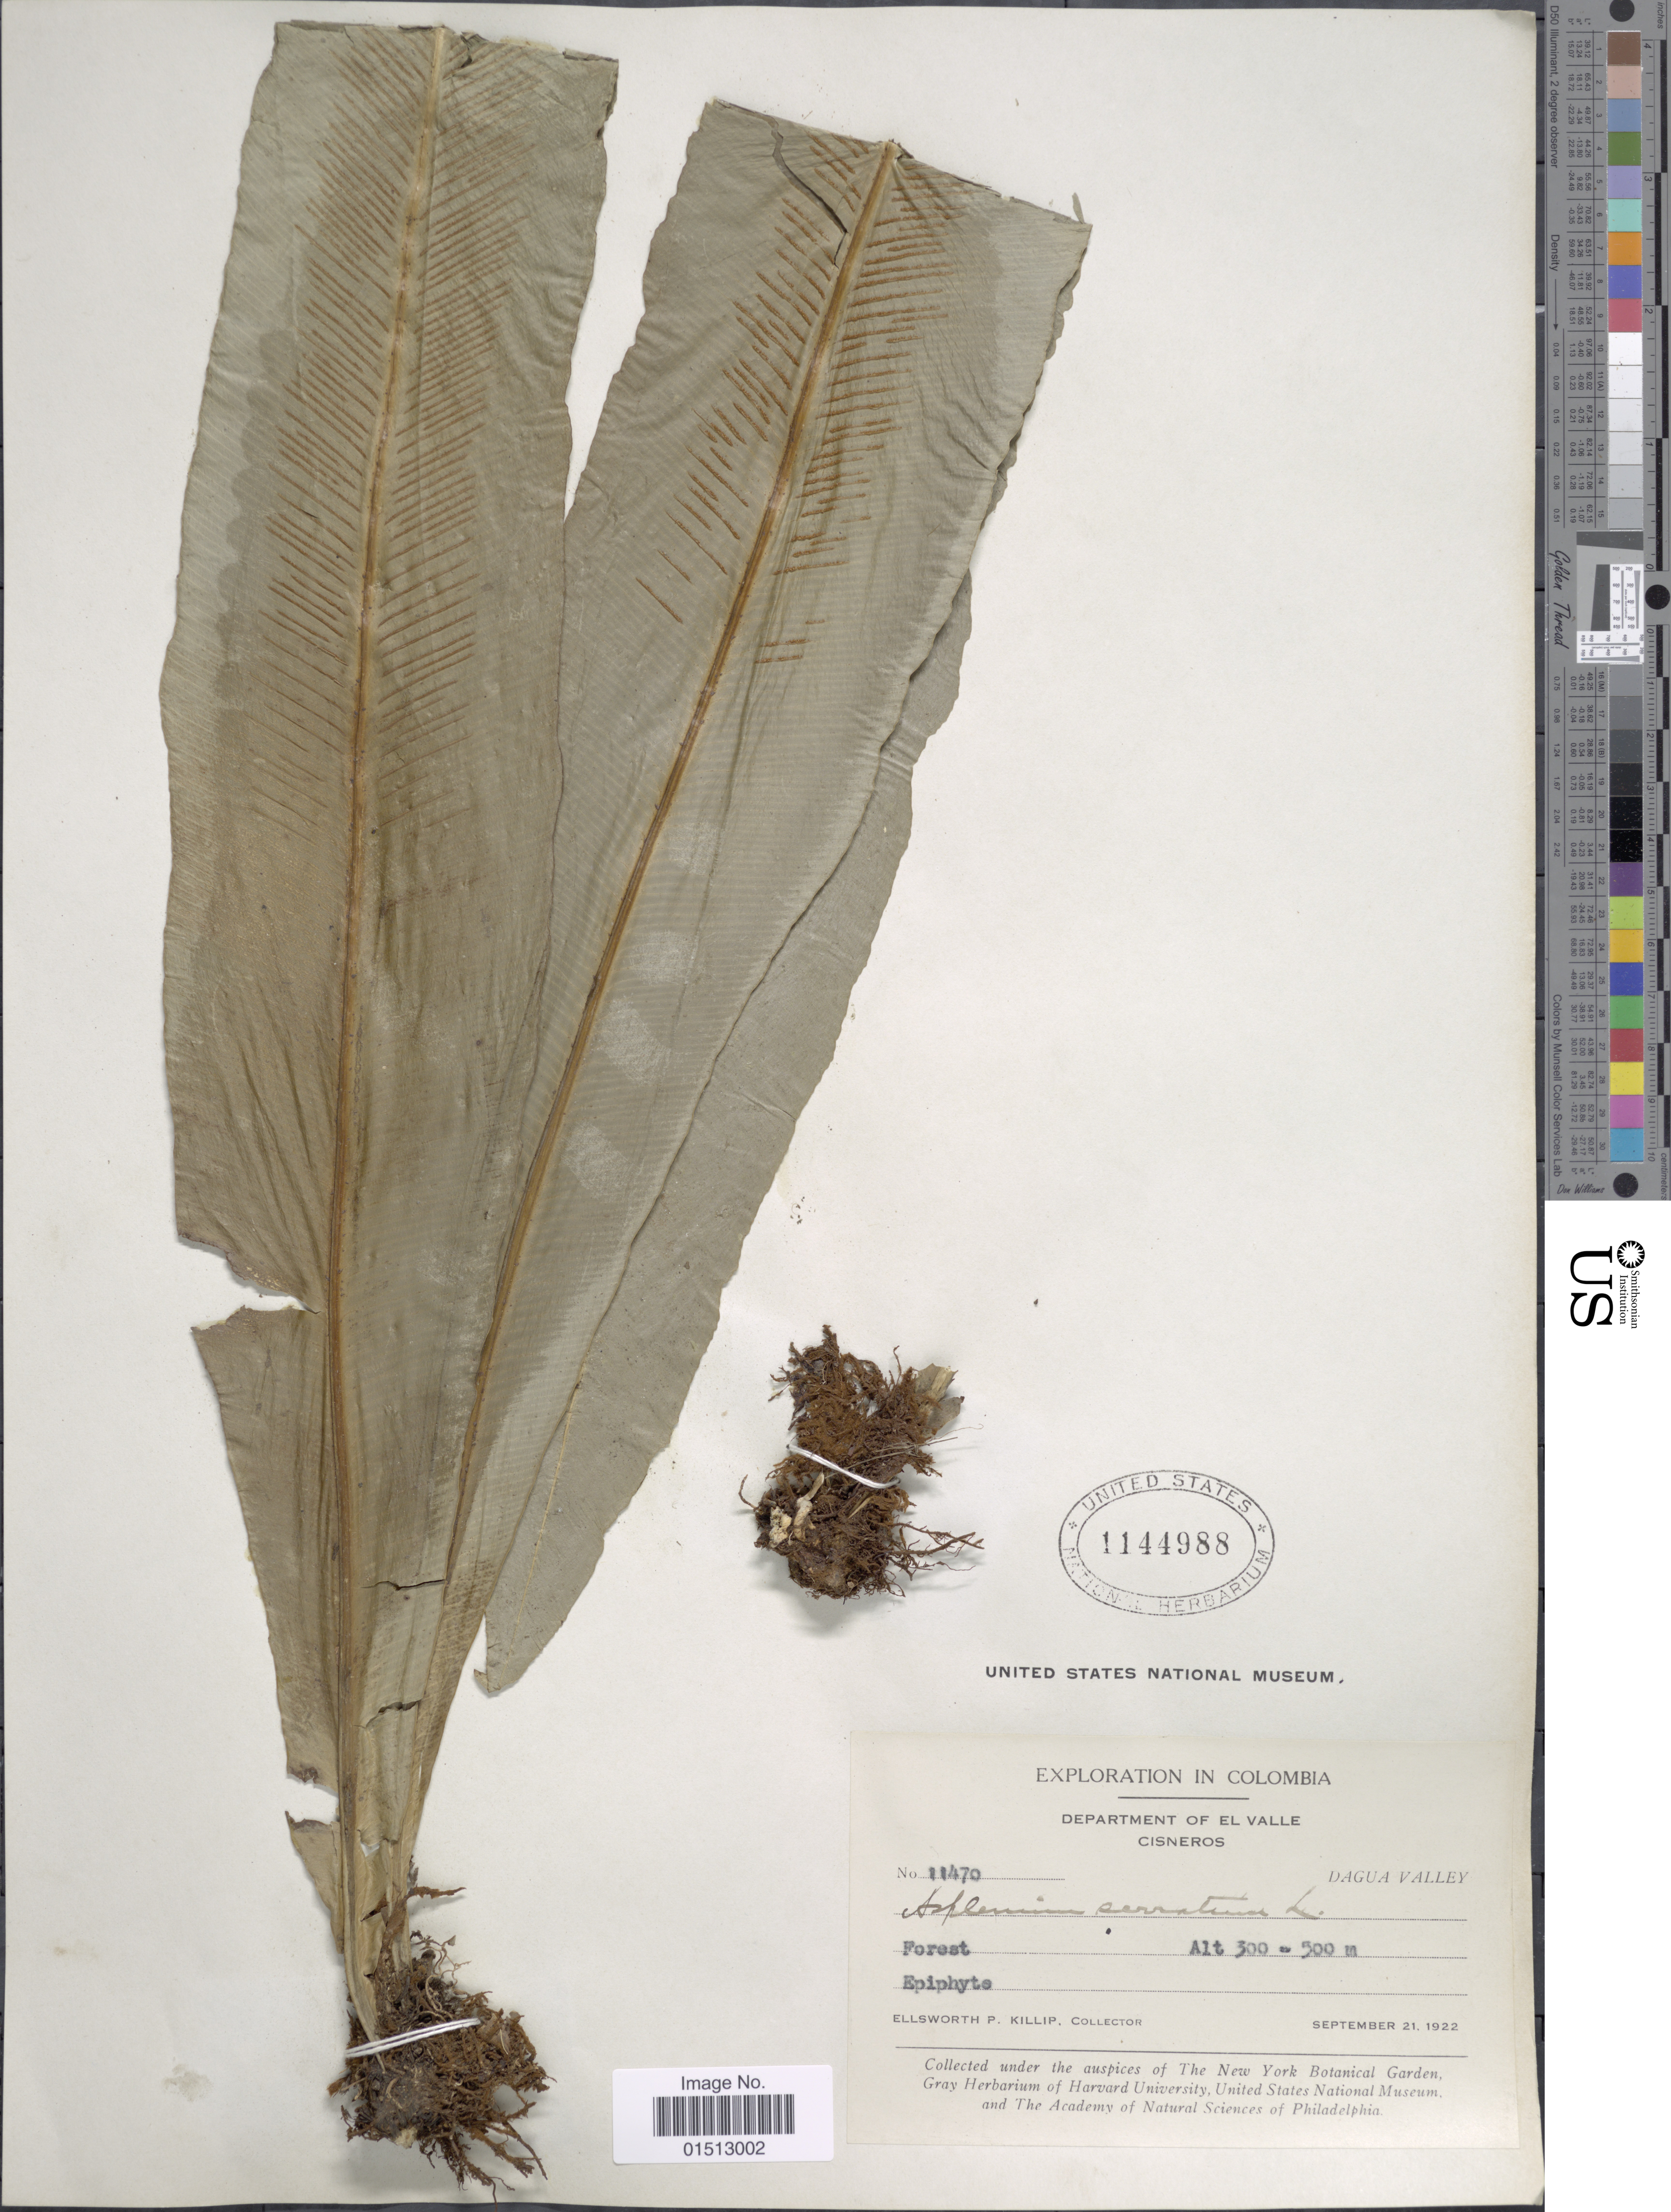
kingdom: Plantae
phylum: Tracheophyta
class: Polypodiopsida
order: Polypodiales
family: Aspleniaceae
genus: Asplenium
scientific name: Asplenium serratum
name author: L.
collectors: E. P. Killip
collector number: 11470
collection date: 1922-09-21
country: Colombia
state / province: Valle del Cauca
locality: Colombia, Department of El Valle, Cisneros, Dagua Valley,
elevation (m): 300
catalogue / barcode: US 1144988